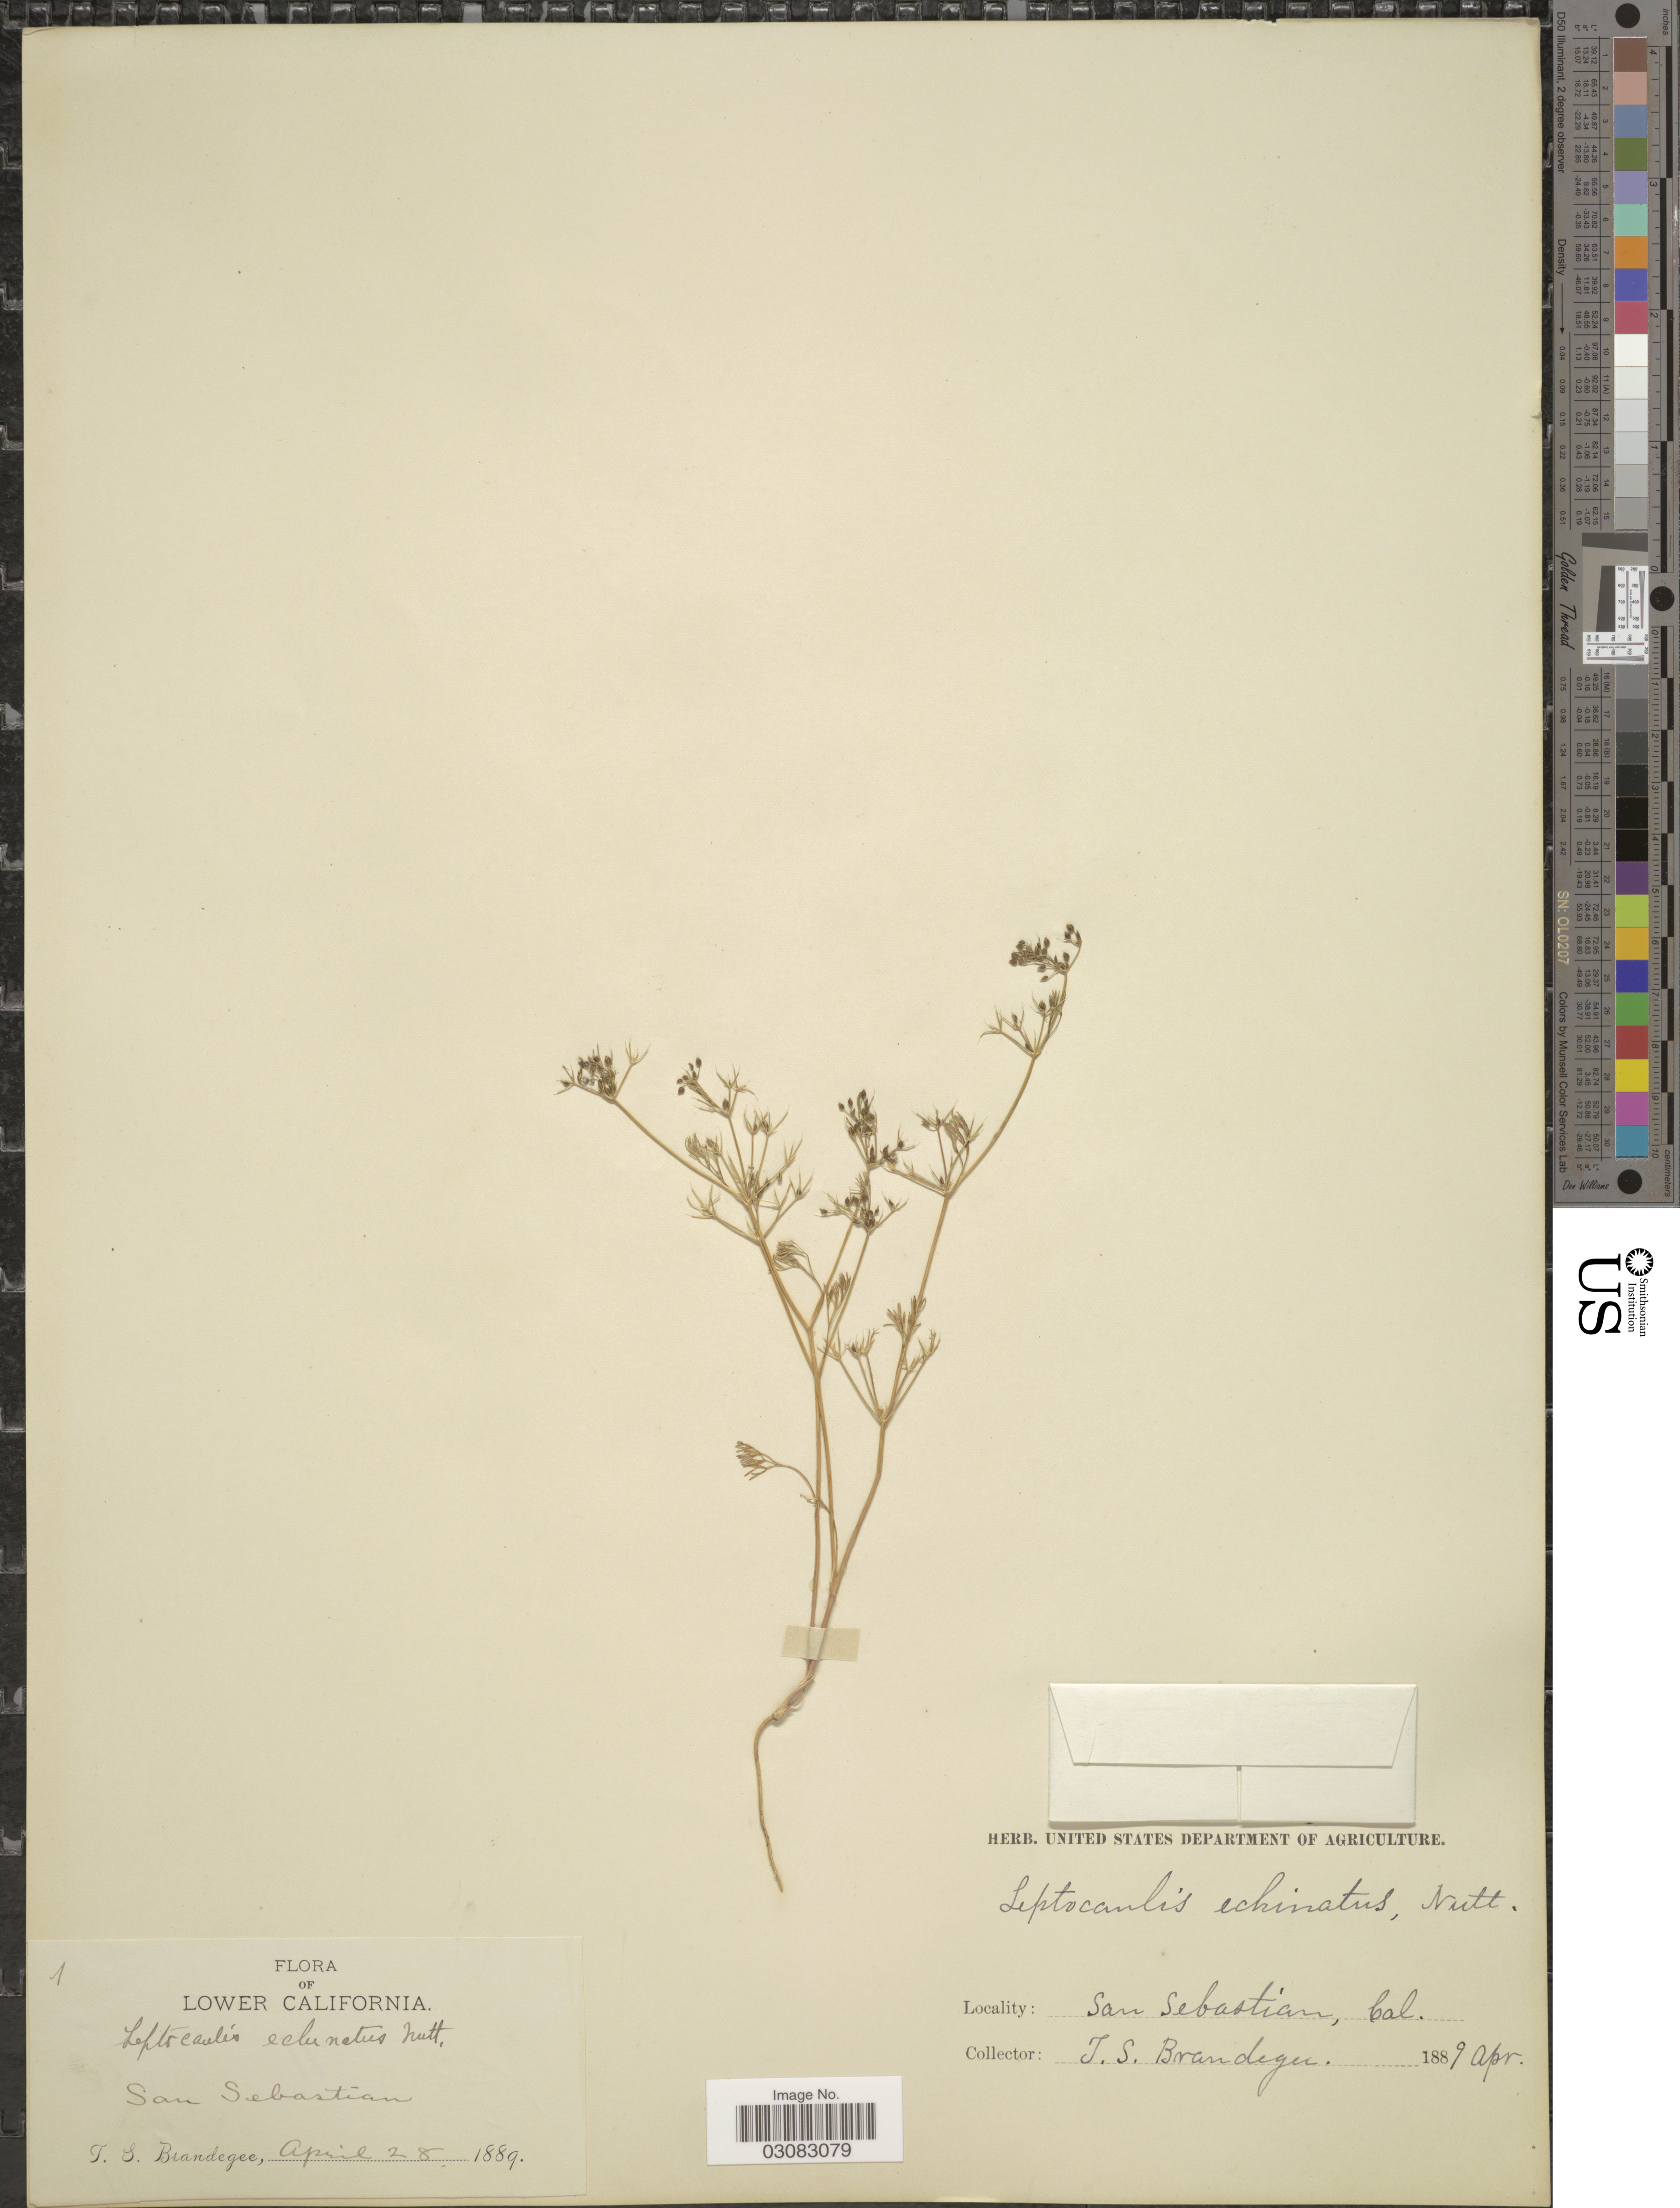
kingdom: Plantae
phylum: Tracheophyta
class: Magnoliopsida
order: Apiales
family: Apiaceae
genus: Spermolepis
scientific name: Spermolepis echinata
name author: (Nutt. ex DC.) A. Heller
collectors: T. S. Brandegee (herbarium)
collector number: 1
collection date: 1889-04-28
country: United States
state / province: California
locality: Lower California. San Sebastian.